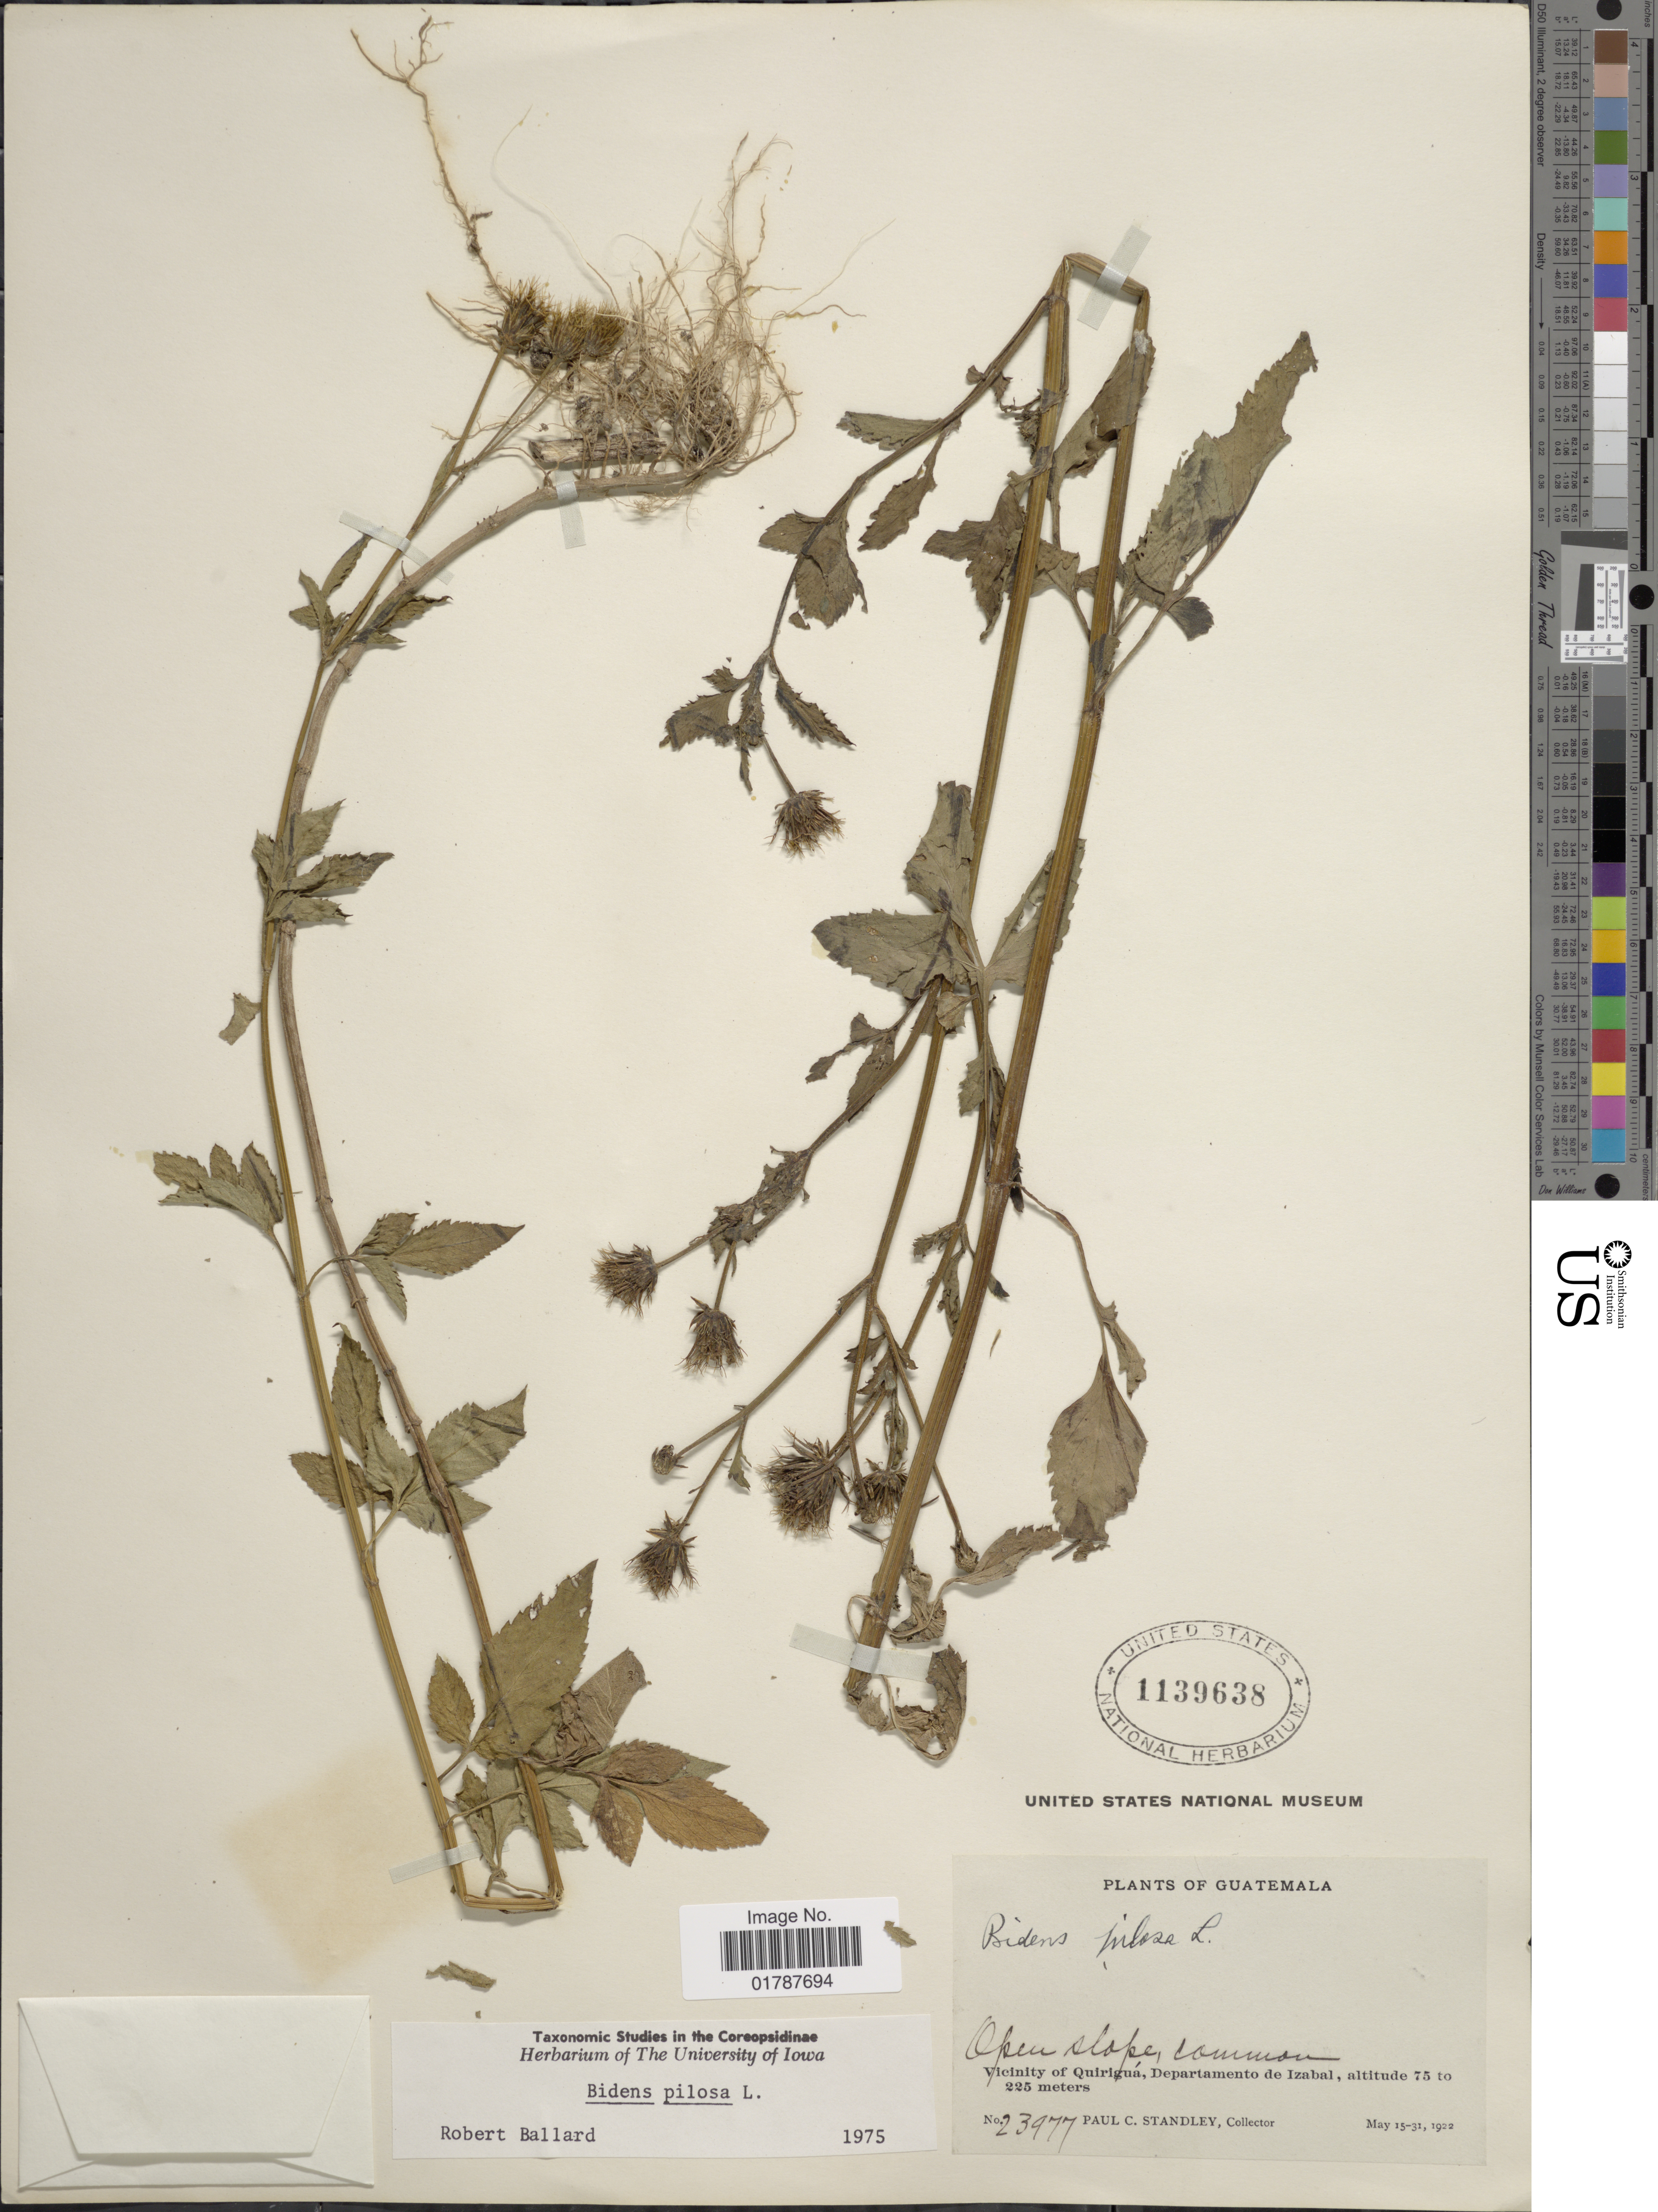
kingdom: Plantae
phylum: Tracheophyta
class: Magnoliopsida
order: Asterales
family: Asteraceae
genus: Bidens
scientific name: Bidens pilosa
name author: L.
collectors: P. C. Standley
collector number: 23977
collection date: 1922-05-15/1922-05-31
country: Guatemala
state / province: Izabal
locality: Vicinity of Quirigua, Departamento de Izabal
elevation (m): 75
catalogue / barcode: US 1139638